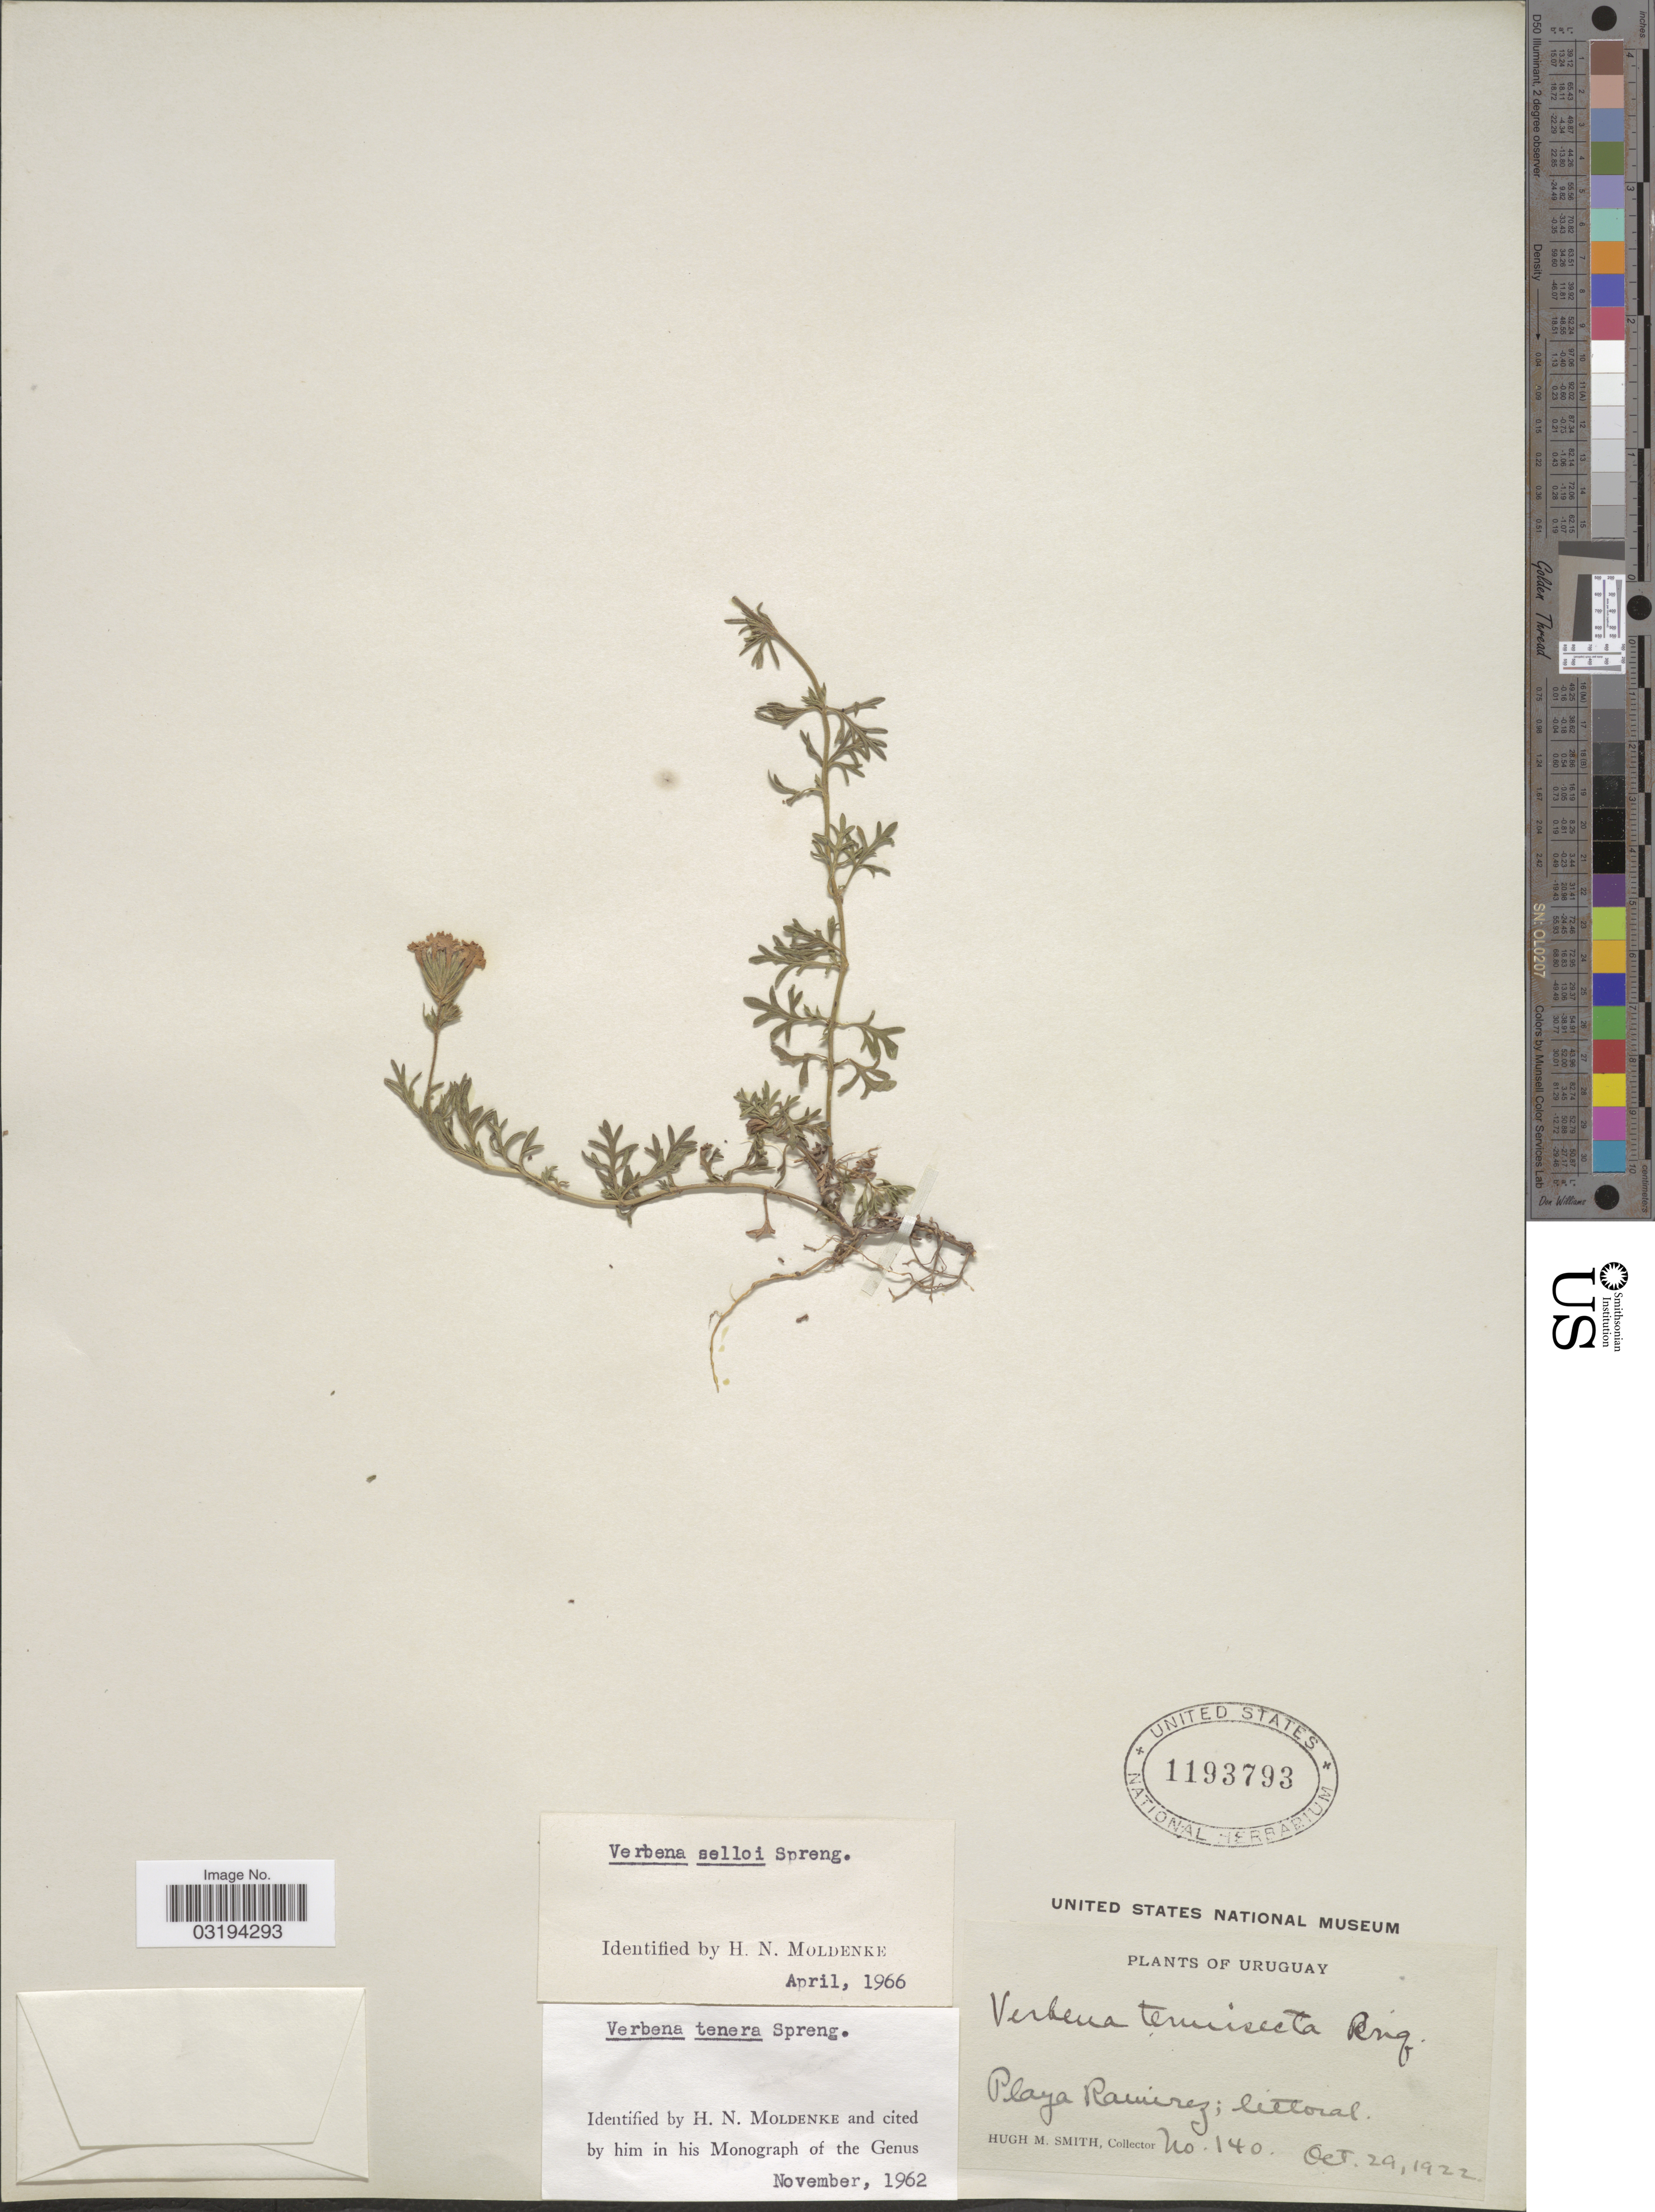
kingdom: Plantae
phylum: Tracheophyta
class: Magnoliopsida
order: Lamiales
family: Verbenaceae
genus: Verbena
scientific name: Verbena selloi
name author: Spreng.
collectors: H. M. Smith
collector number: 140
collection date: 1922-10-29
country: Uruguay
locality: Playa Ramirez.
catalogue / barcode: US 1193793